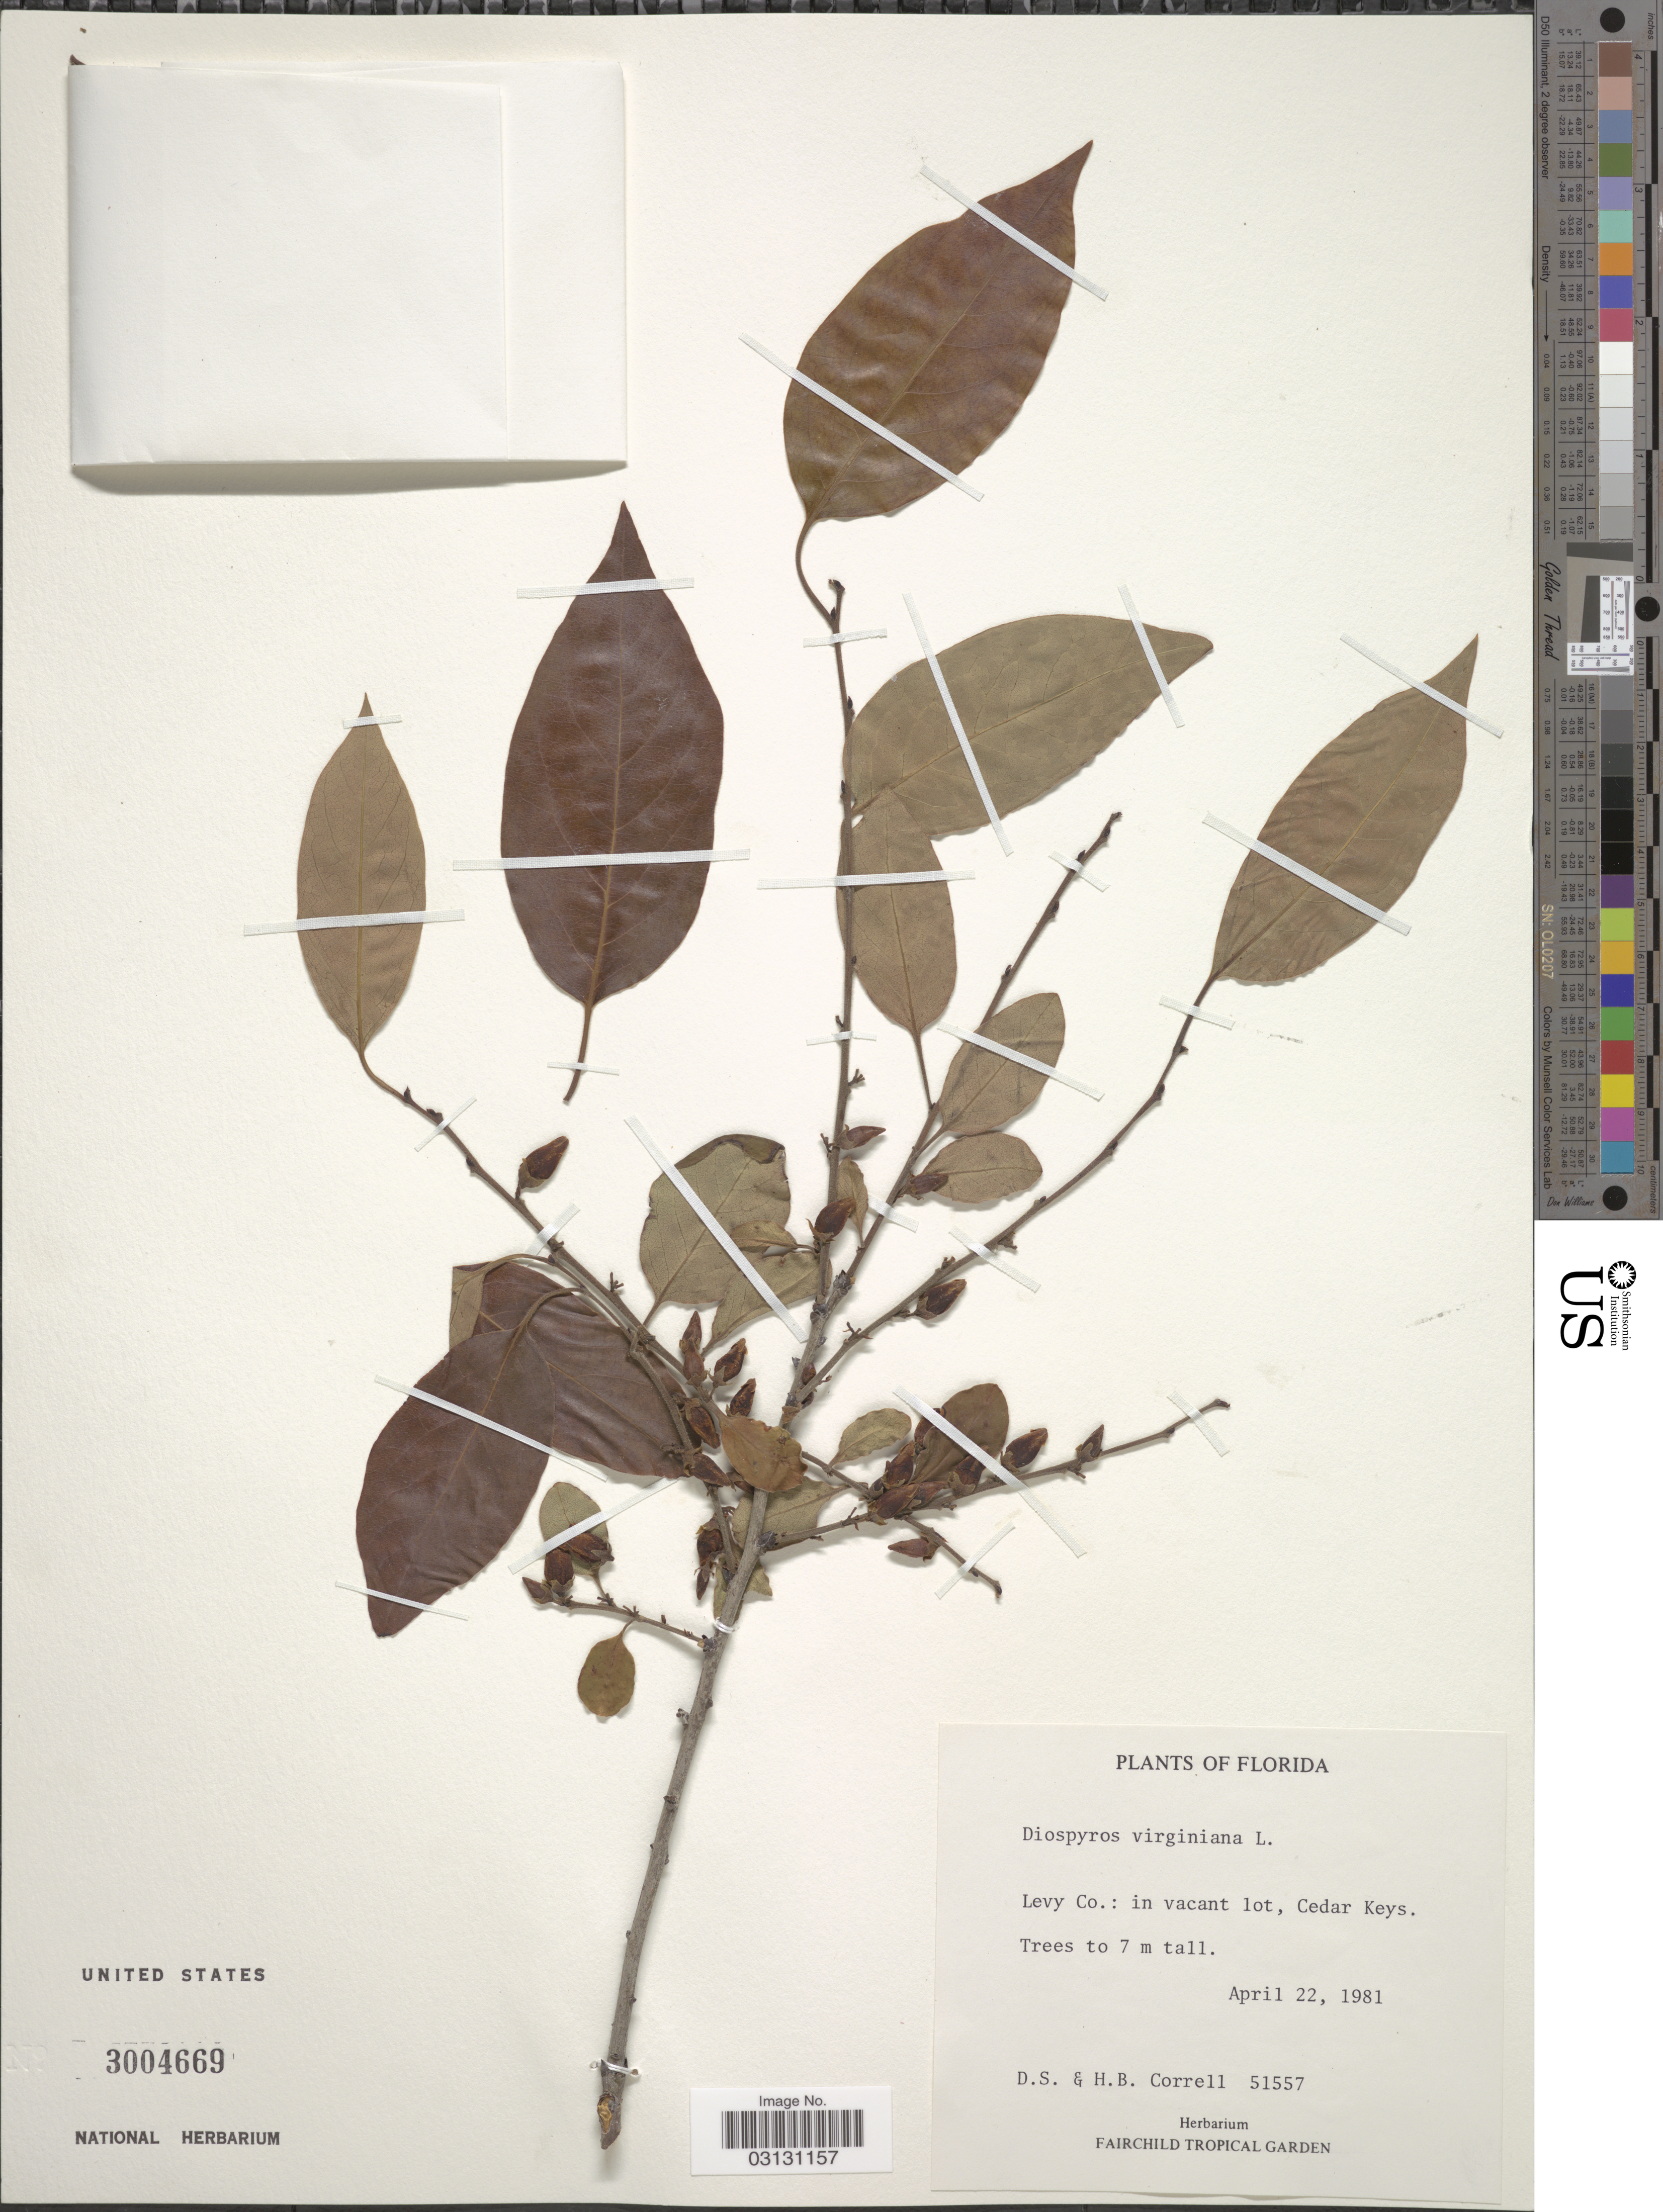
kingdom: Plantae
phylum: Tracheophyta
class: Magnoliopsida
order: Ericales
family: Ebenaceae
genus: Diospyros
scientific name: Diospyros virginiana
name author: L.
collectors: D. S. Correll & H. Correll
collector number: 51557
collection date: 1981-04-22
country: United States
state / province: Florida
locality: Levy Co.: in vacant lot, Cedar Keys.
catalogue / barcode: US 3004669